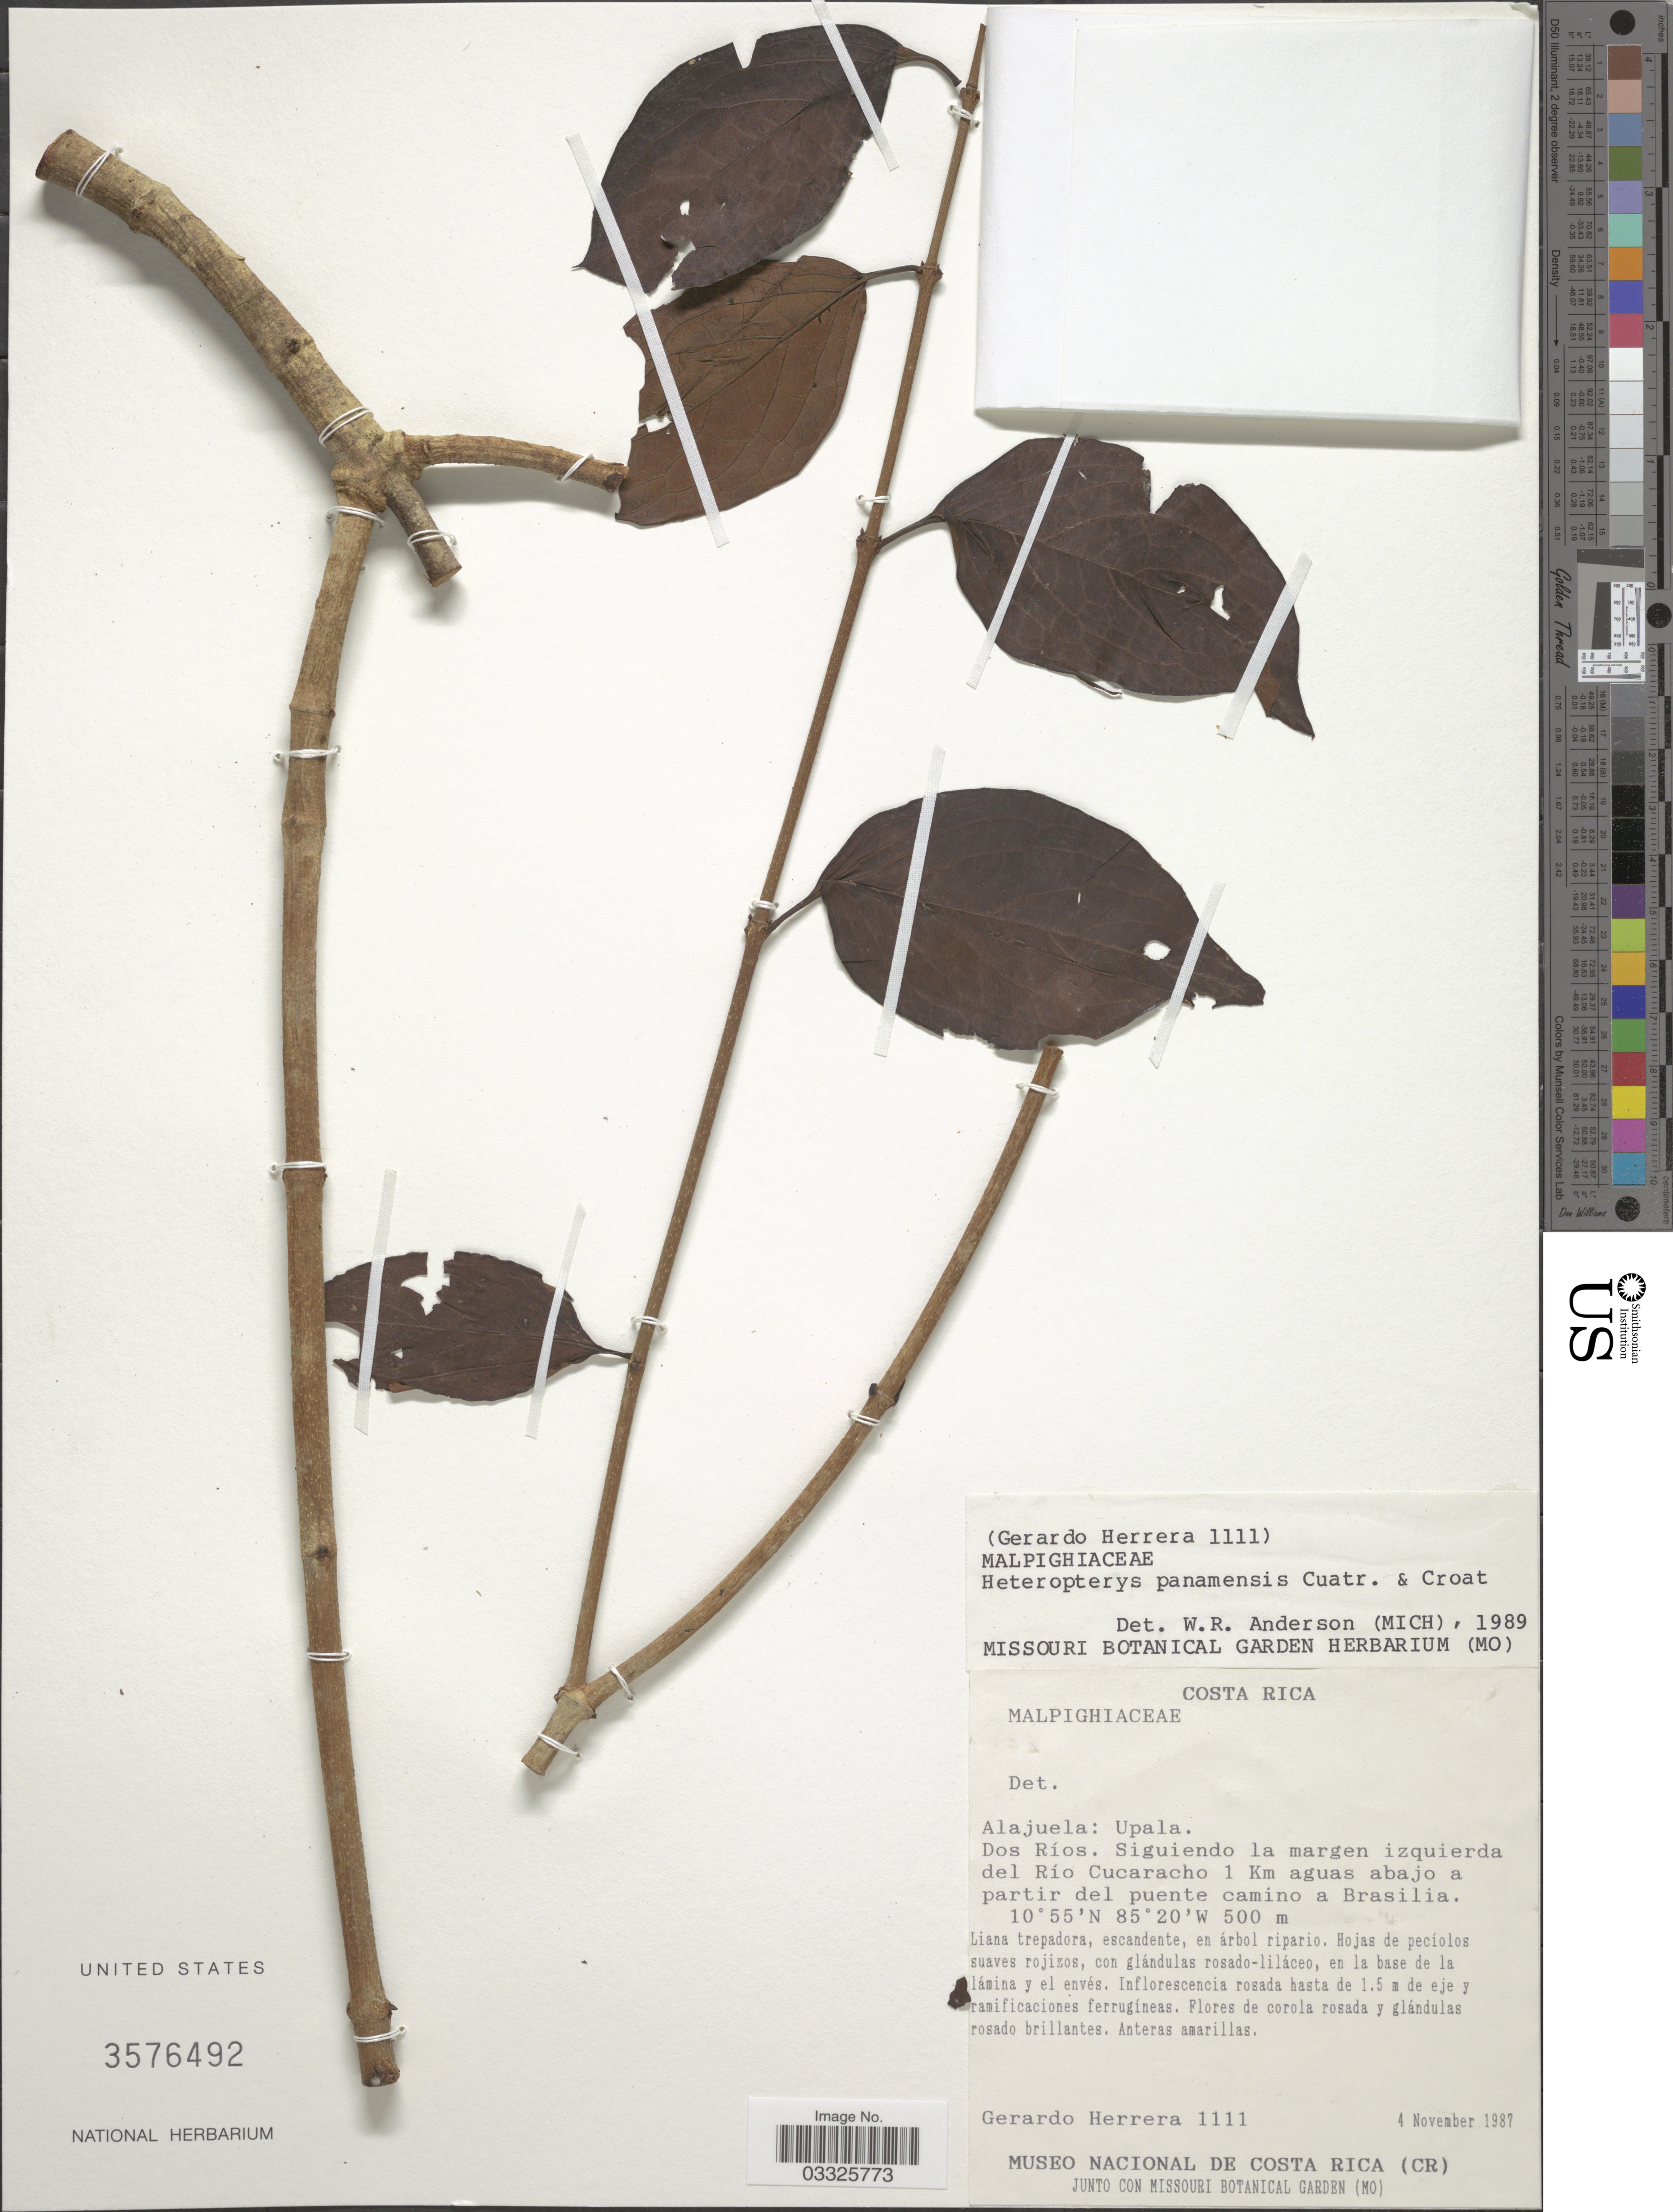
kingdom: Plantae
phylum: Tracheophyta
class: Magnoliopsida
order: Malpighiales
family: Malpighiaceae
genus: Heteropterys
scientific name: Heteropterys panamensis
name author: Cuatrec. & Croat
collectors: G. Herrera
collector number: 1111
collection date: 1987-11-04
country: Costa Rica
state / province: Alajuela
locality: Upala. Dos Ríos. Siguiendo la margen izquierda del Río Cucaracho 1 Km aguas abajo a partir del puente camino a Brasilia.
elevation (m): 500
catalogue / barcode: US 3576492